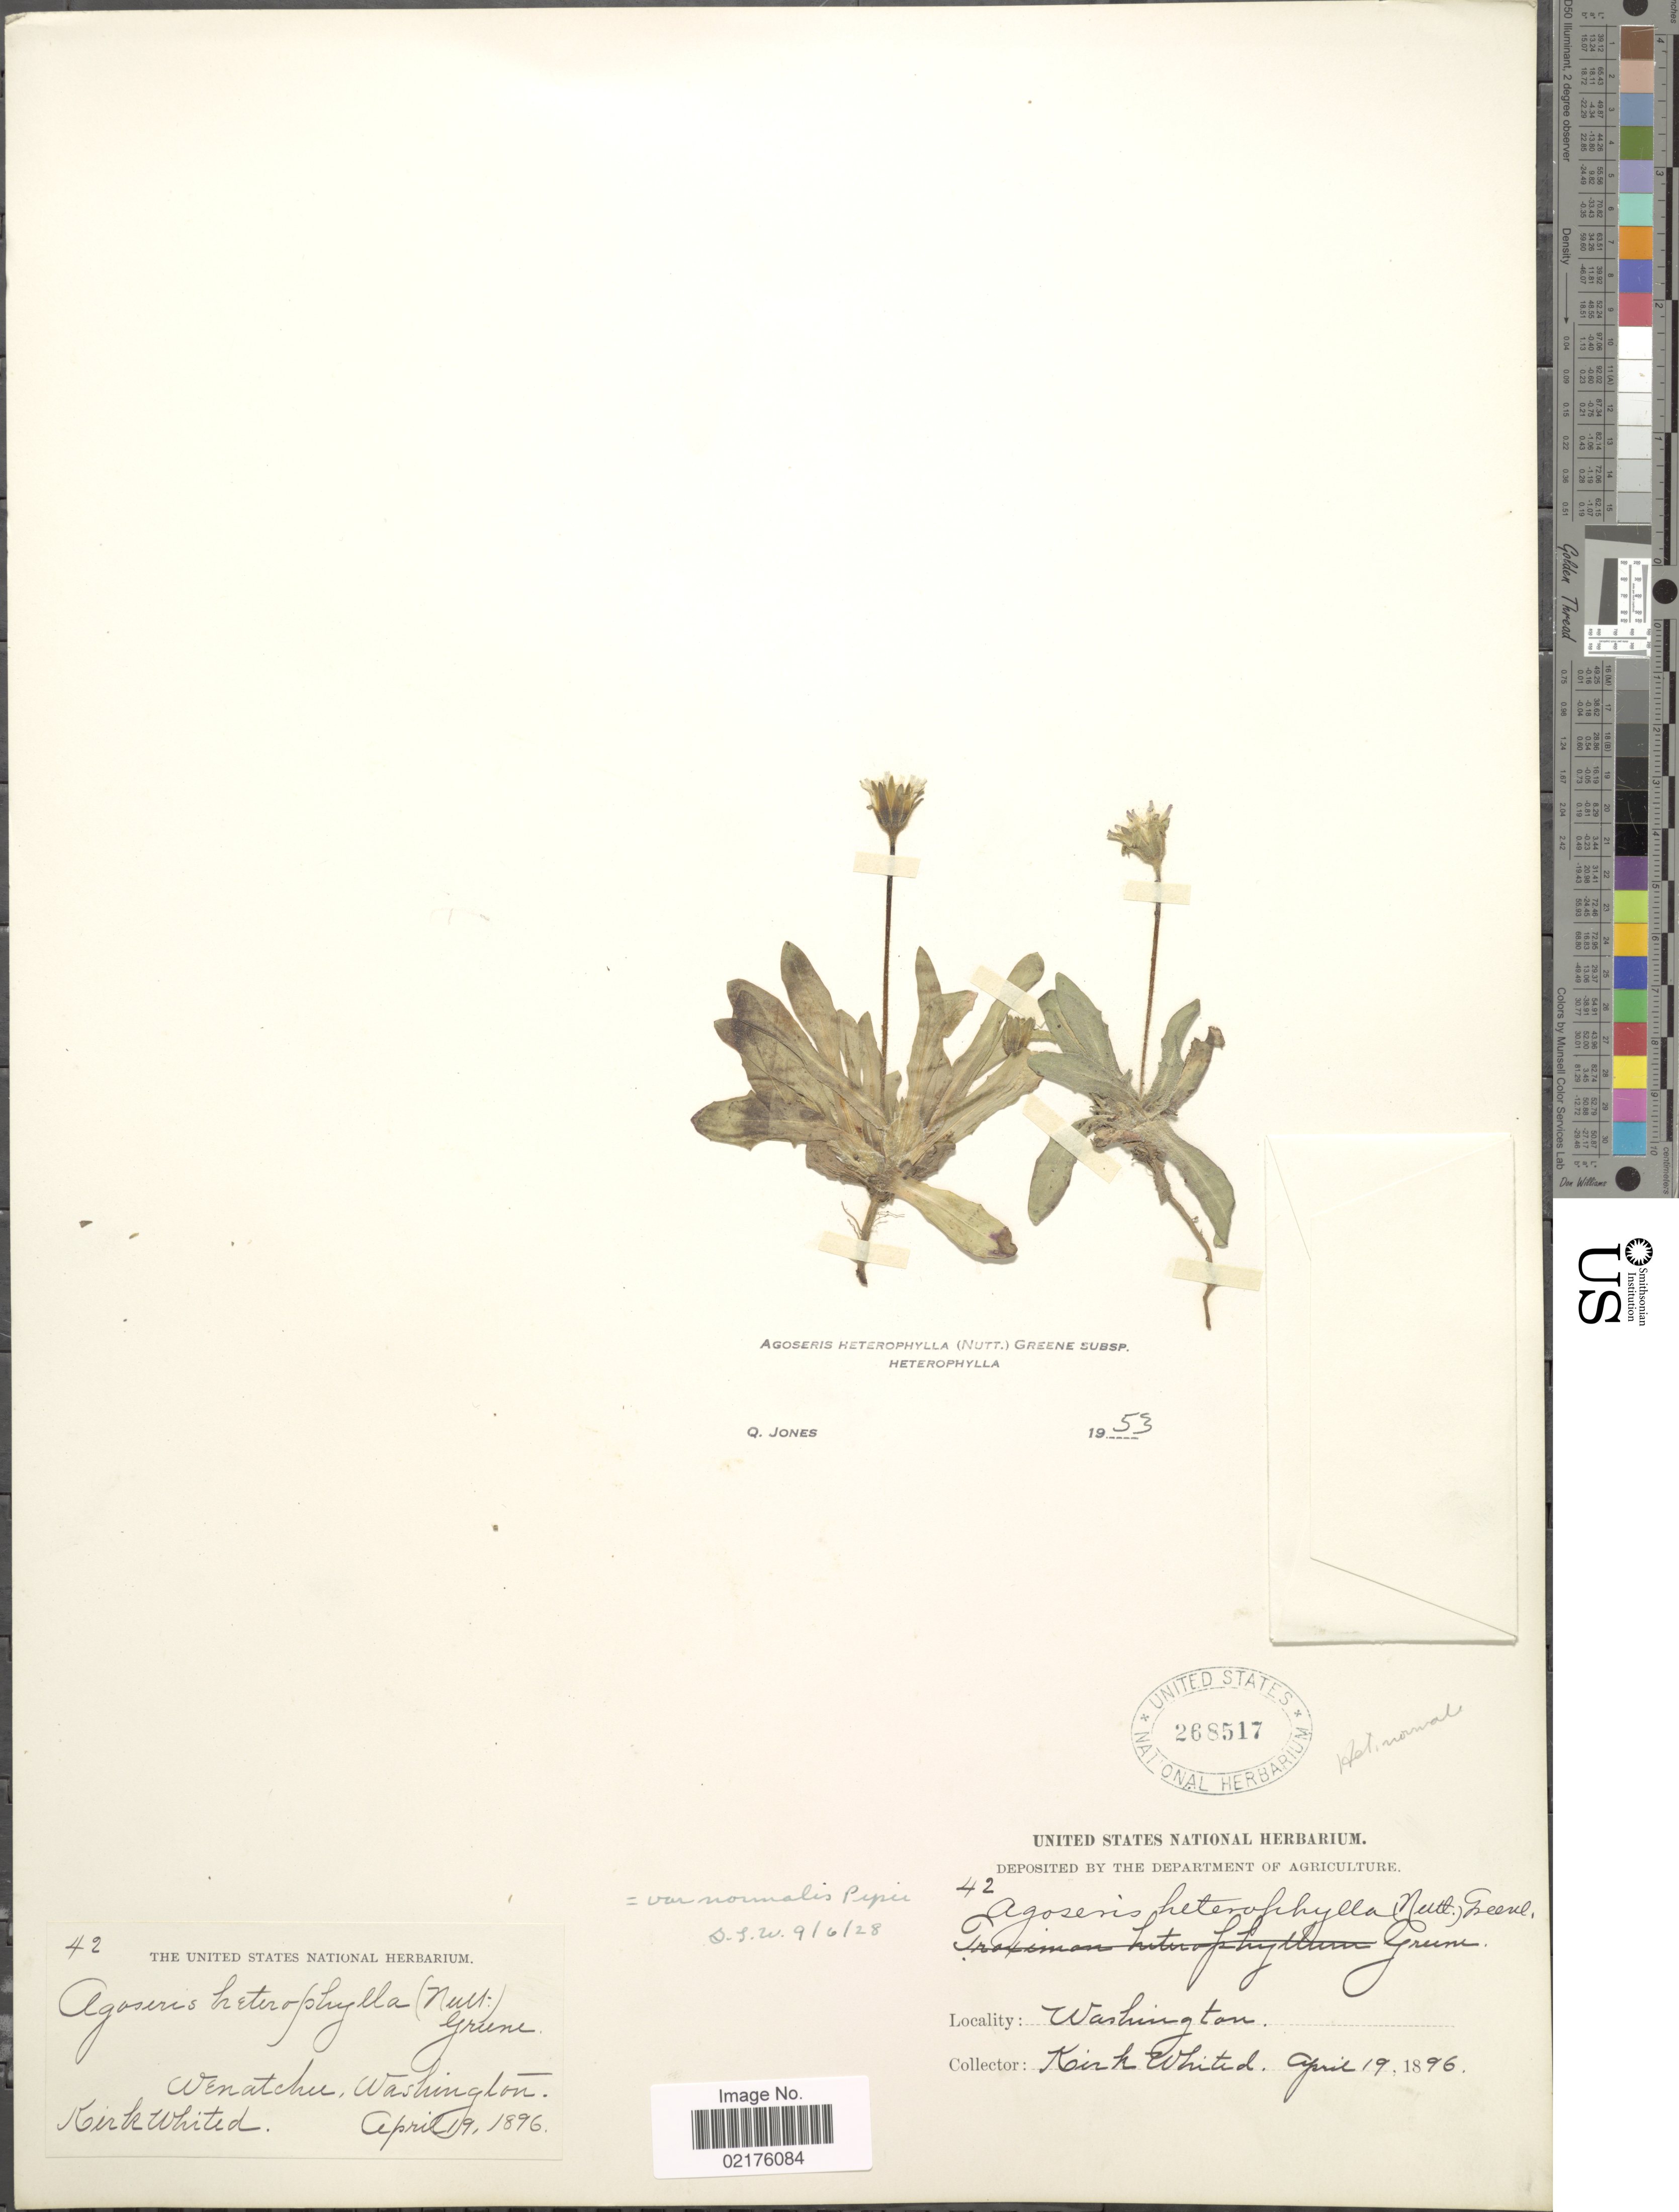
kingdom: Plantae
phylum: Tracheophyta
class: Magnoliopsida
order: Asterales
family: Asteraceae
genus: Agoseris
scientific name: Agoseris heterophylla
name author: (Nutt.) Greene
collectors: K. Whited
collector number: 42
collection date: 1896-04-19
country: United States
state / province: Washington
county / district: Chelan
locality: Wenatchee, Washington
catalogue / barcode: US 268517